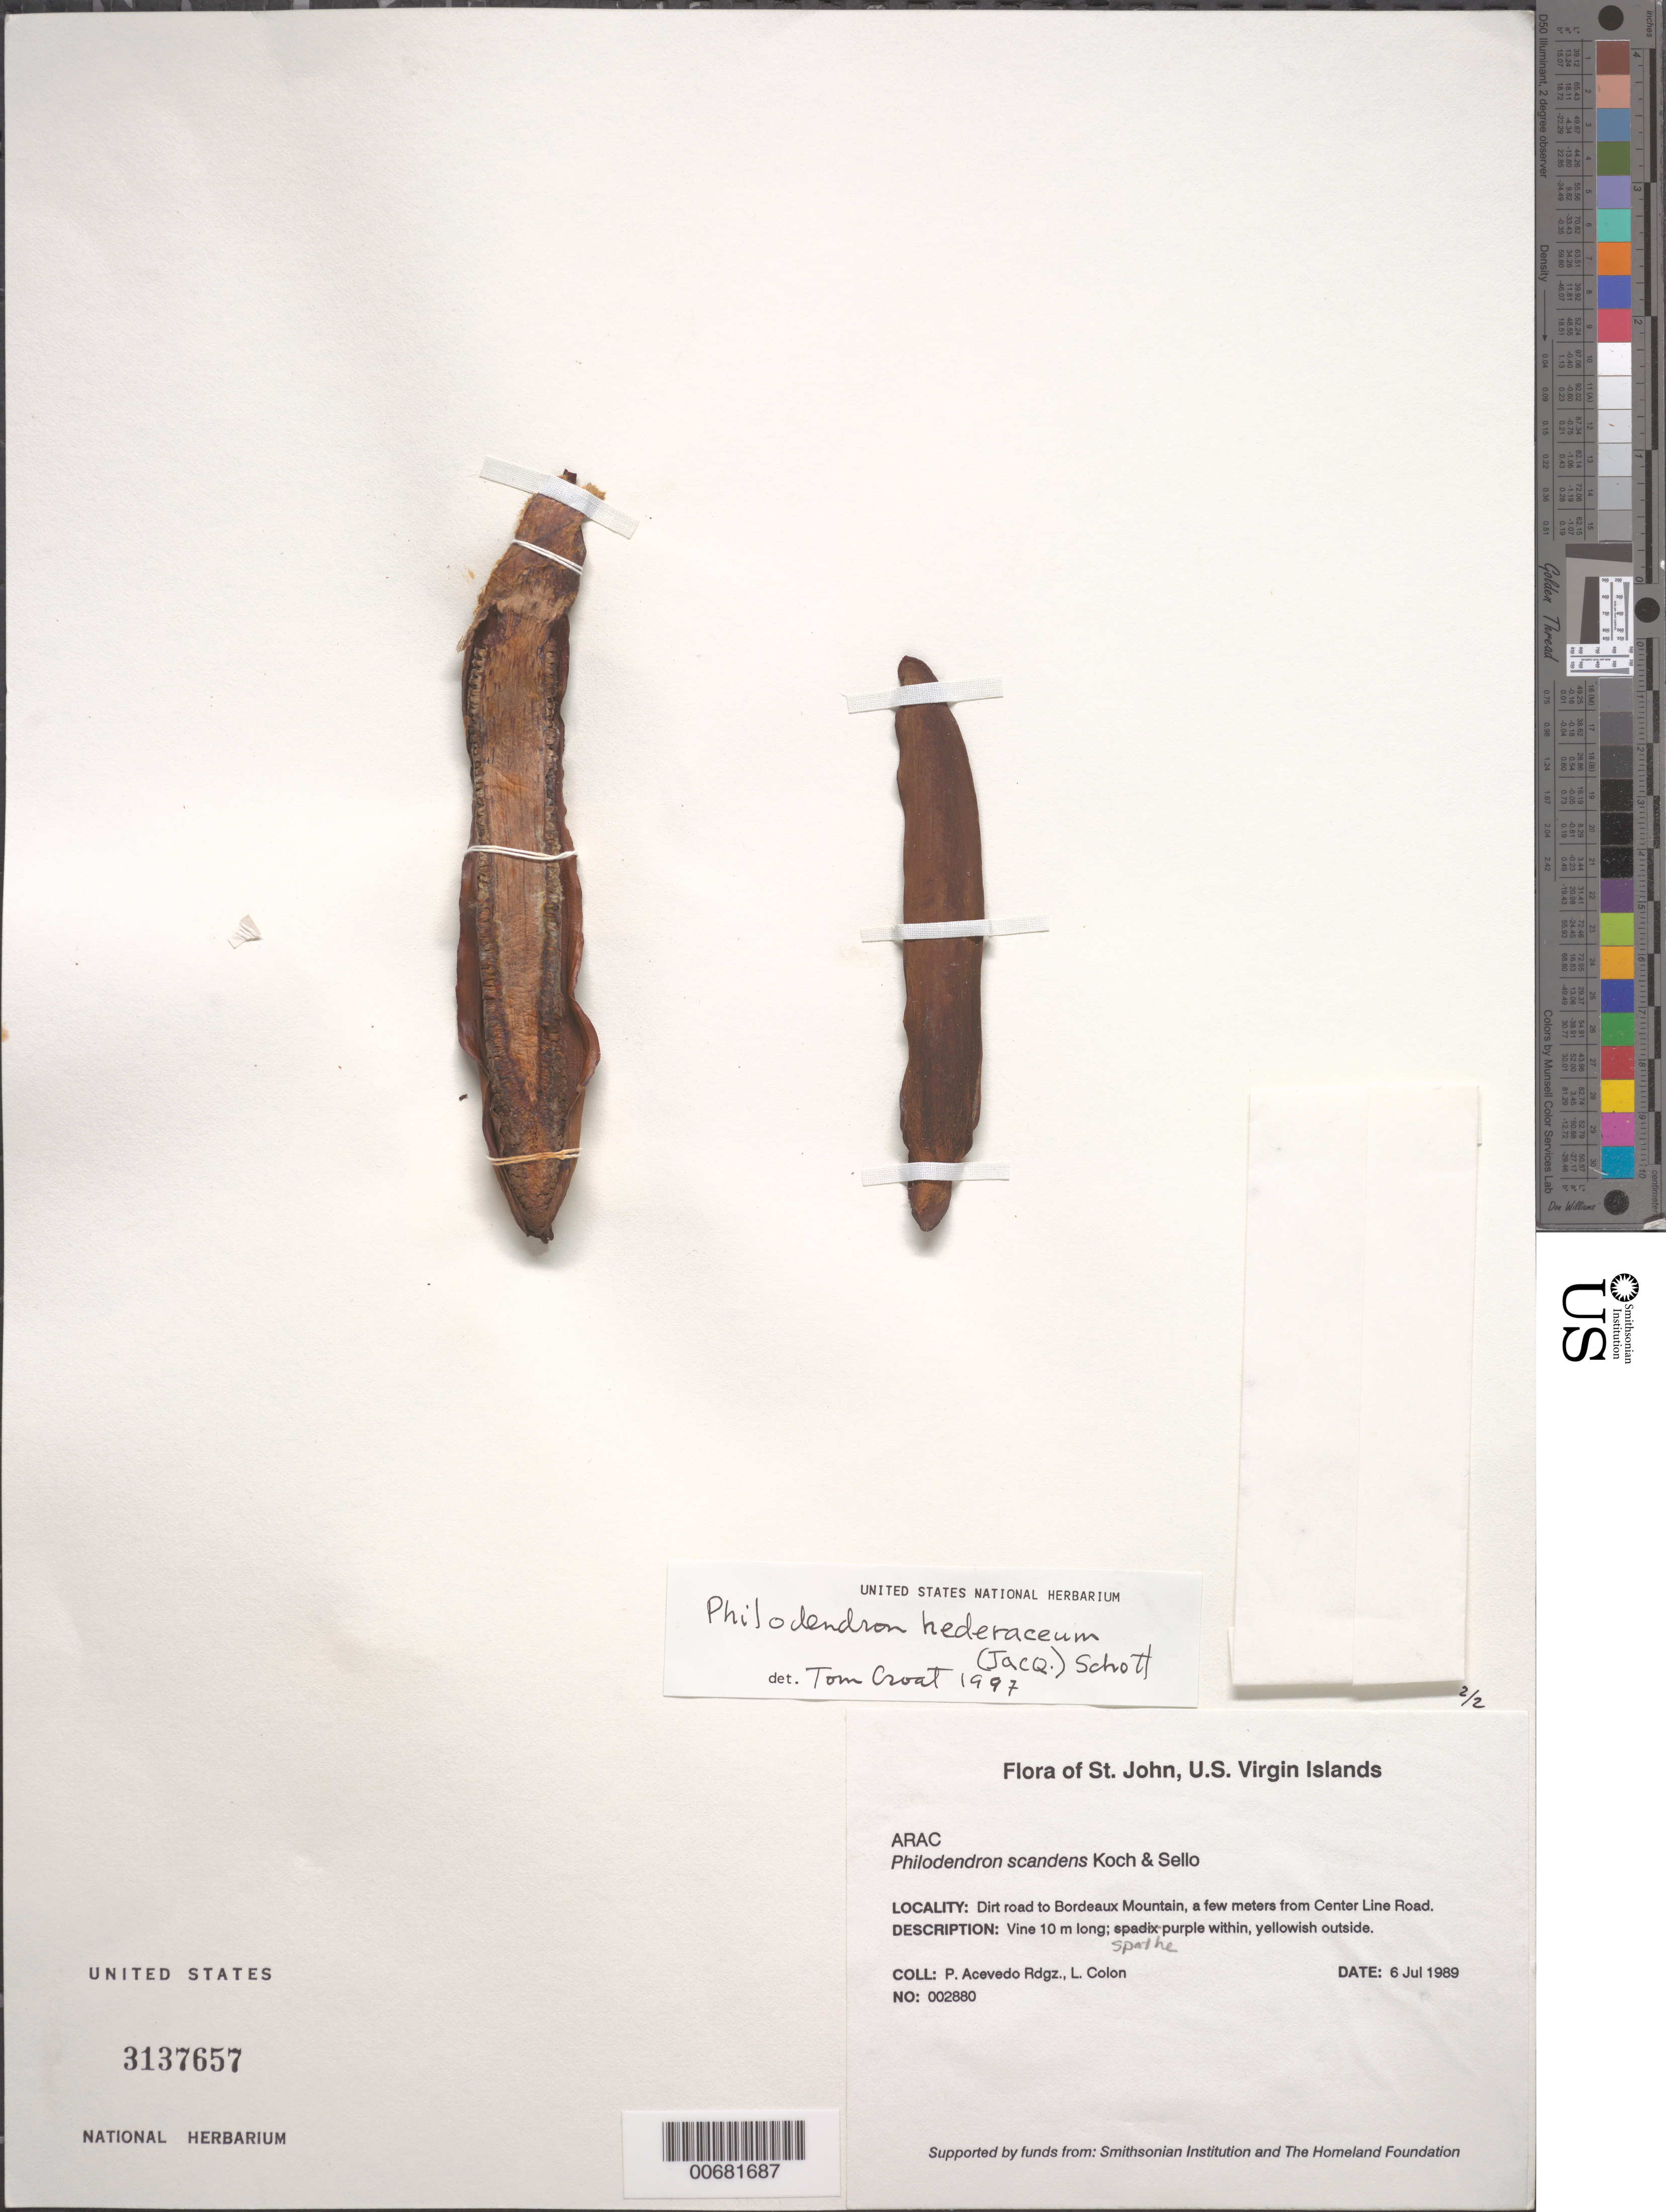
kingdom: Plantae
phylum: Tracheophyta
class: Liliopsida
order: Alismatales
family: Araceae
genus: Philodendron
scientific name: Philodendron hederaceum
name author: (Jacq.) Schott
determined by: Acevedo-Rodríguez, P., (BOT), Smithsonian Institution - National Museum of Natural History (UNITED STATES)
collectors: P. Acevedo-Rodr. & L. Colon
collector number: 2880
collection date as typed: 06 Jul 1989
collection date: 1989-07-06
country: U.S. Virgin Islands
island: St. John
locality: Coral Bay Quarter; along dirt road to Bordeaux Mountain, a few meters from Center Line Road.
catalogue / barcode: US 3137657